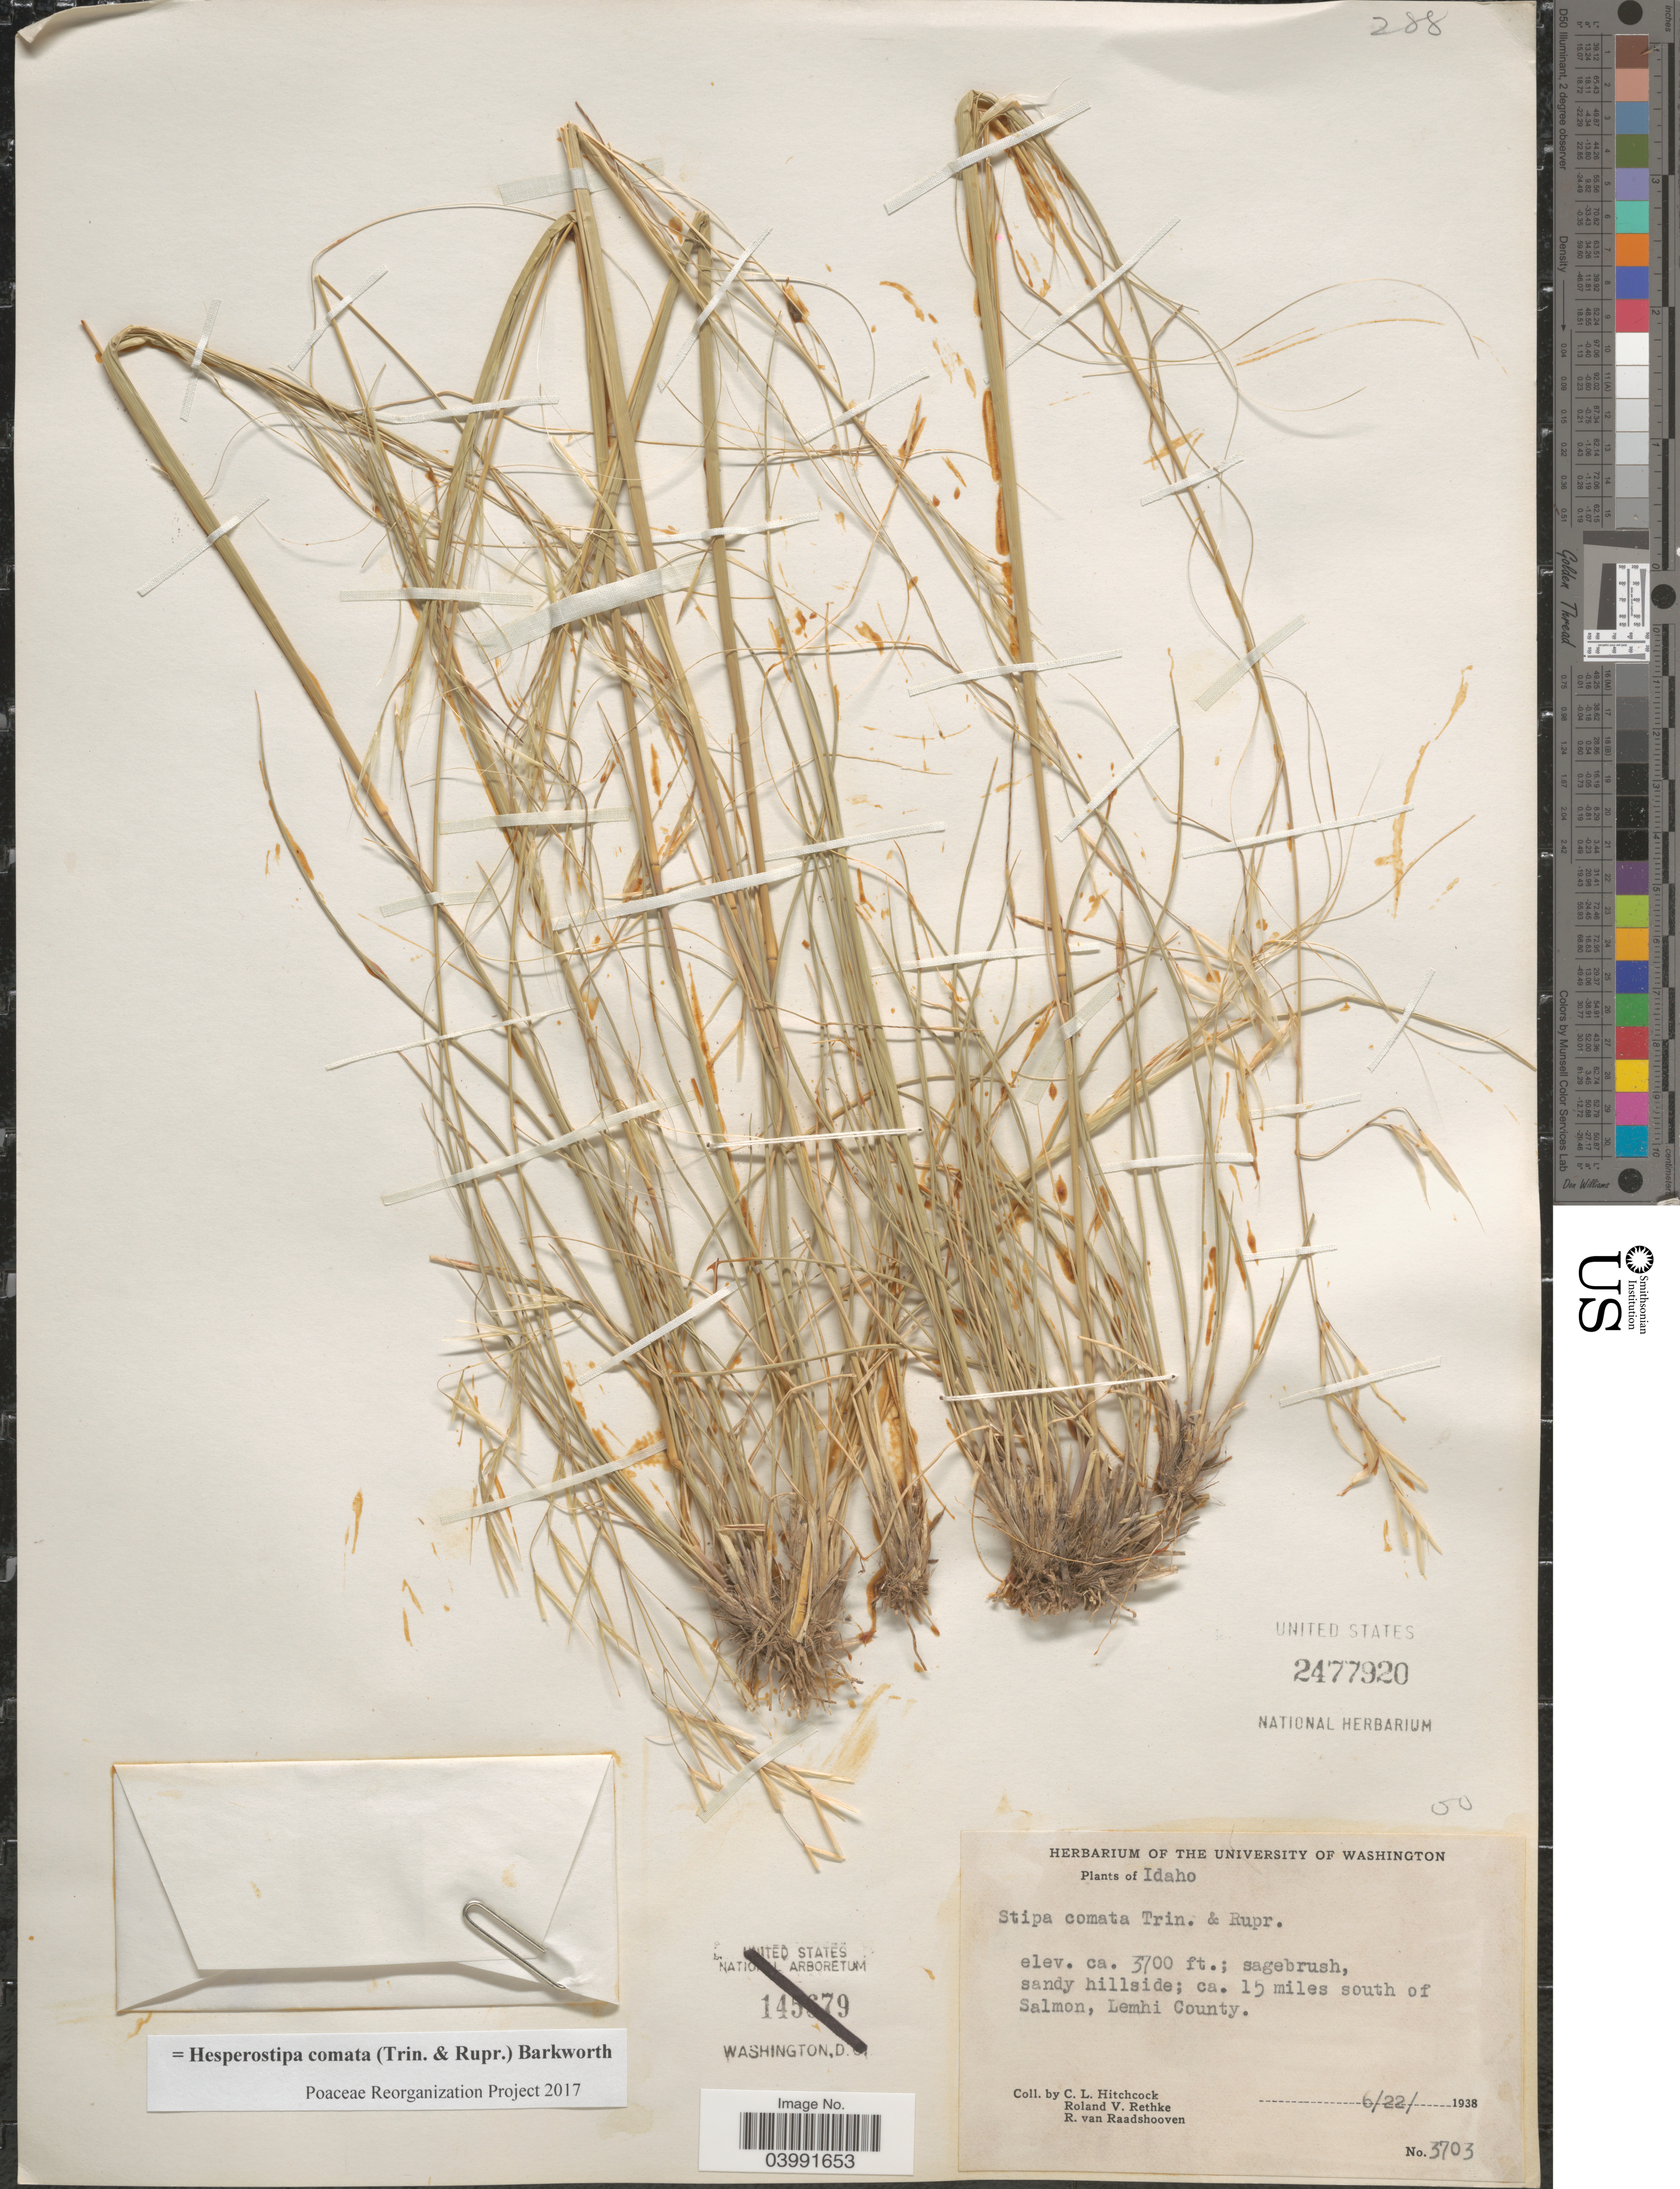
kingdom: Plantae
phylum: Tracheophyta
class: Liliopsida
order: Poales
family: Poaceae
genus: Hesperostipa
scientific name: Hesperostipa comata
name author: (Trin. & Rupr.) Barkworth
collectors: C. L. Hitchcock, R. Rethke & R. Raadshooven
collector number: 3703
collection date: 1938-06-22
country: United States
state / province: Idaho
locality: Ca. 15 miles south of Salmon, Lemhi County.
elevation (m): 1128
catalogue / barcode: US 2477920